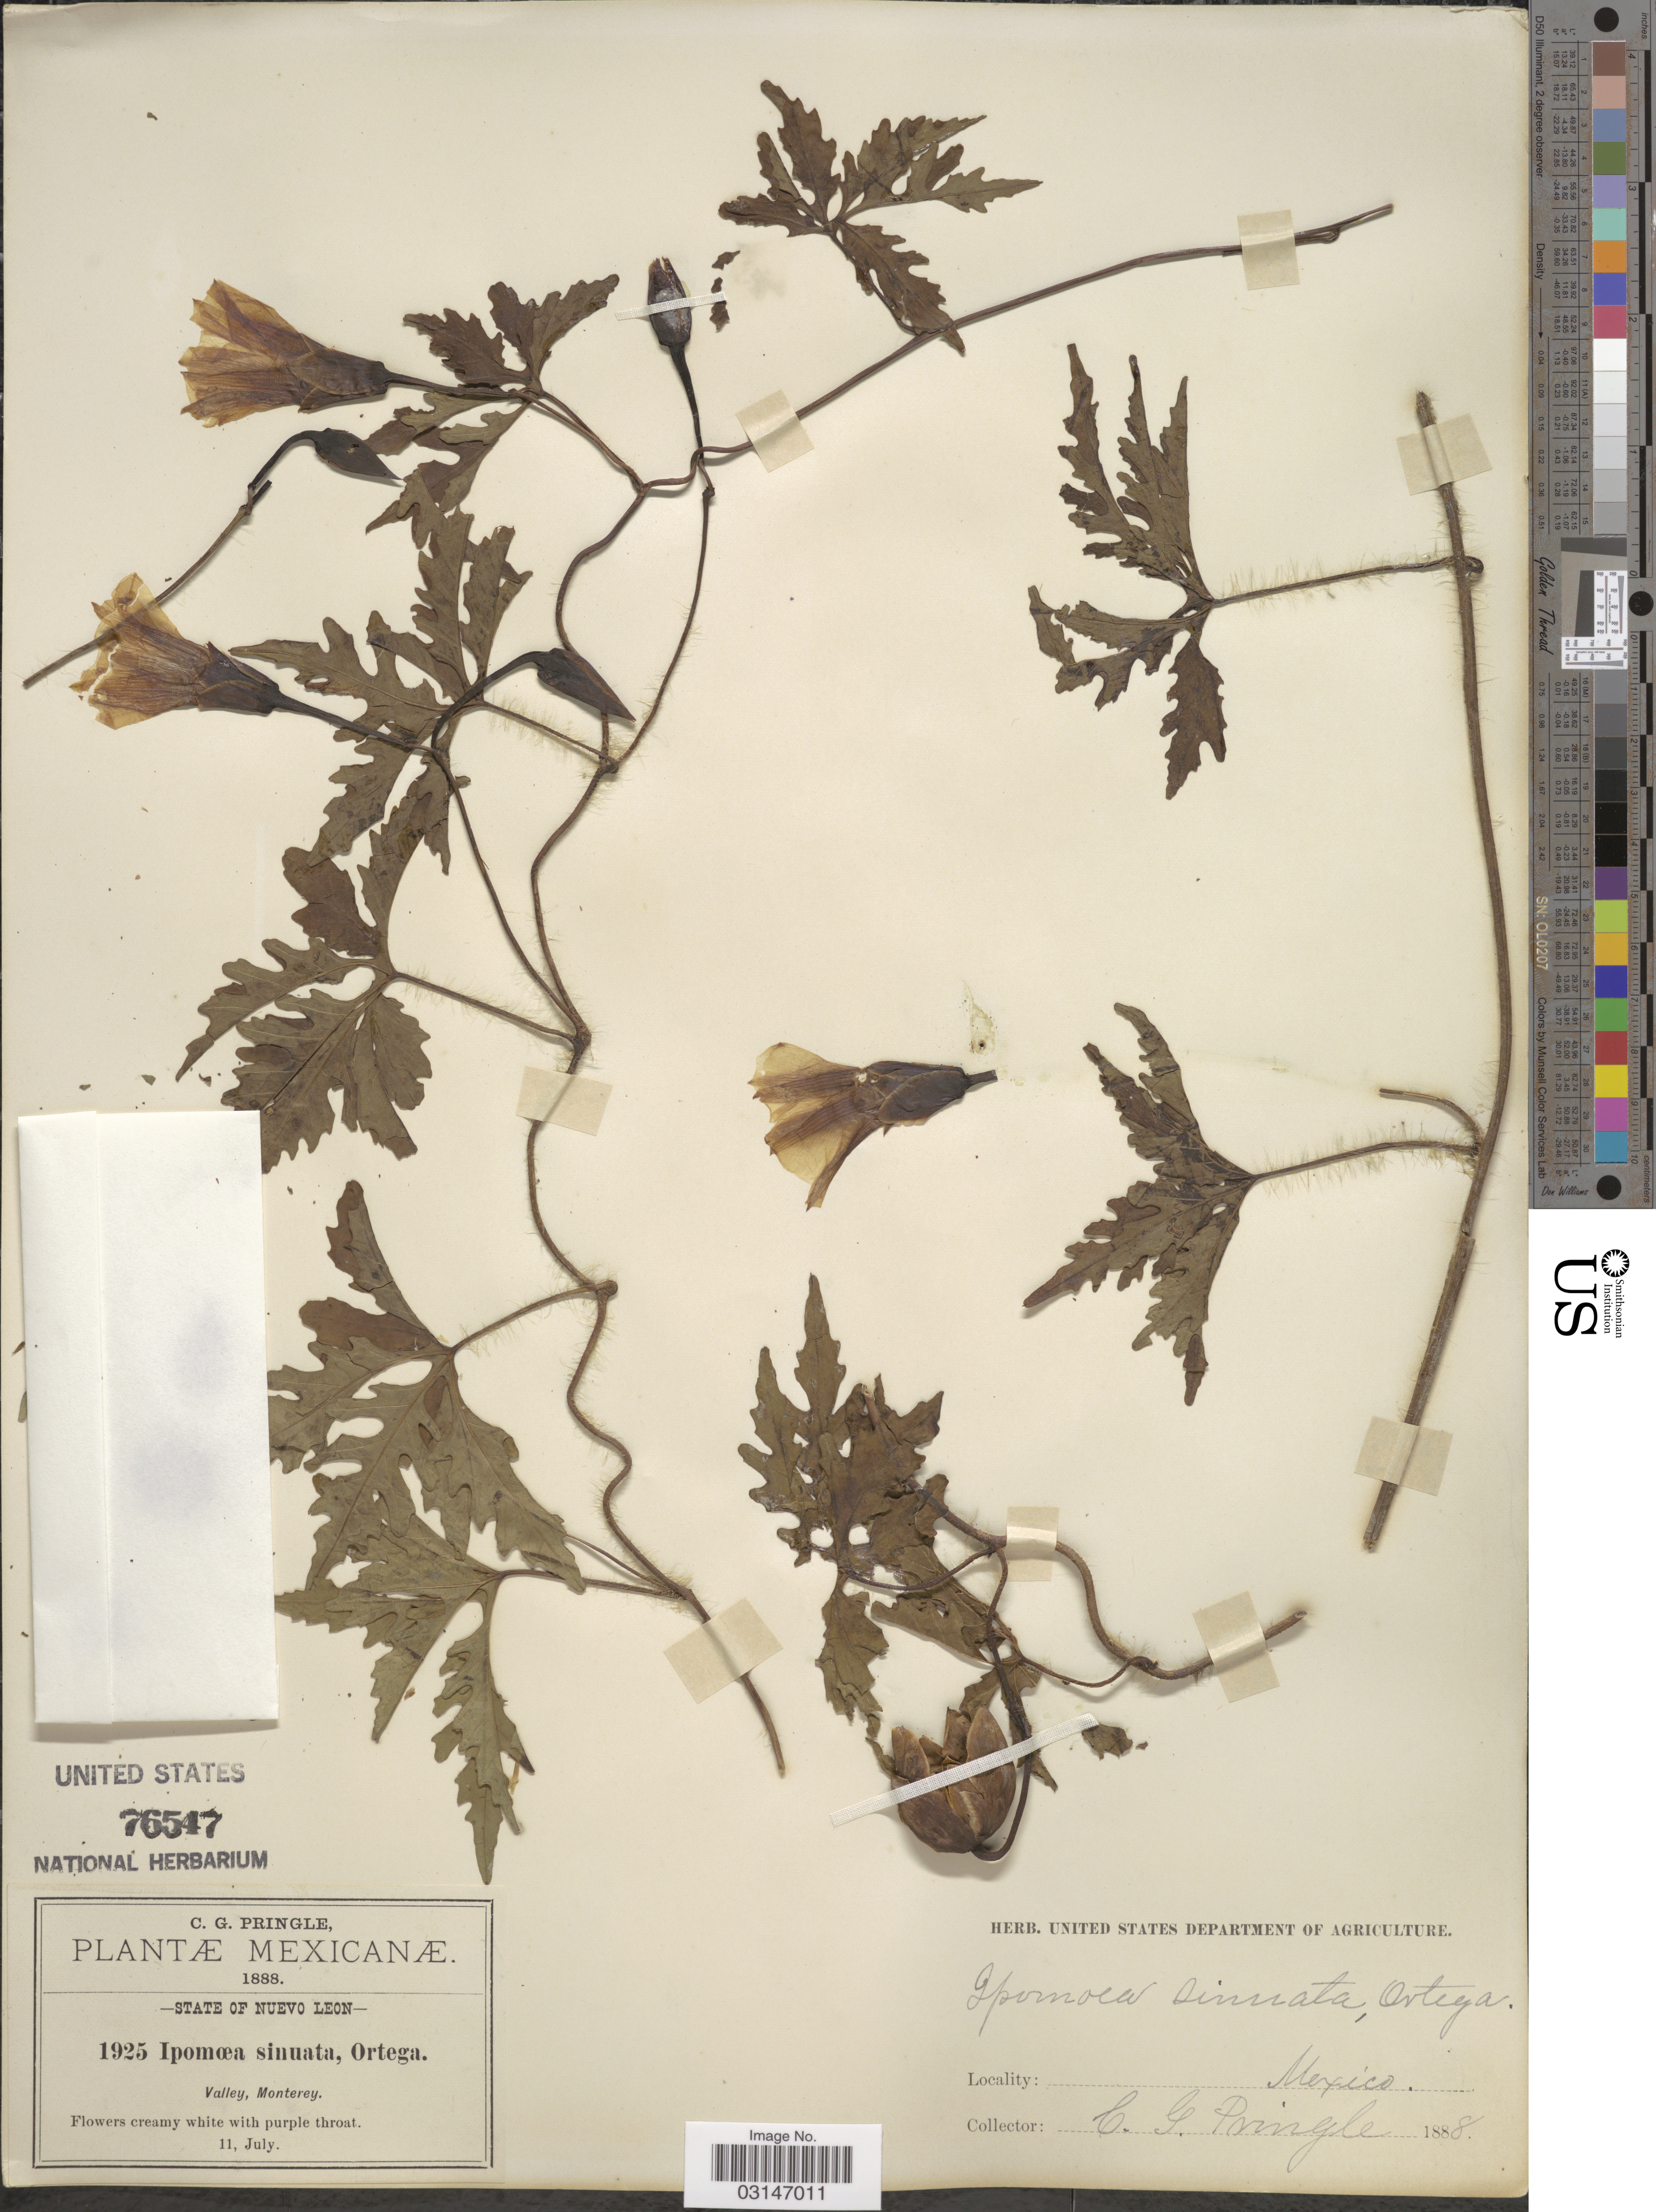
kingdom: Plantae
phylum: Tracheophyta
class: Magnoliopsida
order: Solanales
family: Convolvulaceae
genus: Distimake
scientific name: Distimake dissectus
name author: (Jacq.) A. R. Simões & Staples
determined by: Strong, Mark T., (BOT), Smithsonian Institution - National Museum of Natural History (UNITED STATES)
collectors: C. G. Pringle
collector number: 1925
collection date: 1888-07-11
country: Mexico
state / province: Nuevo León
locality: Valley, Monterey.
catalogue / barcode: US 76547